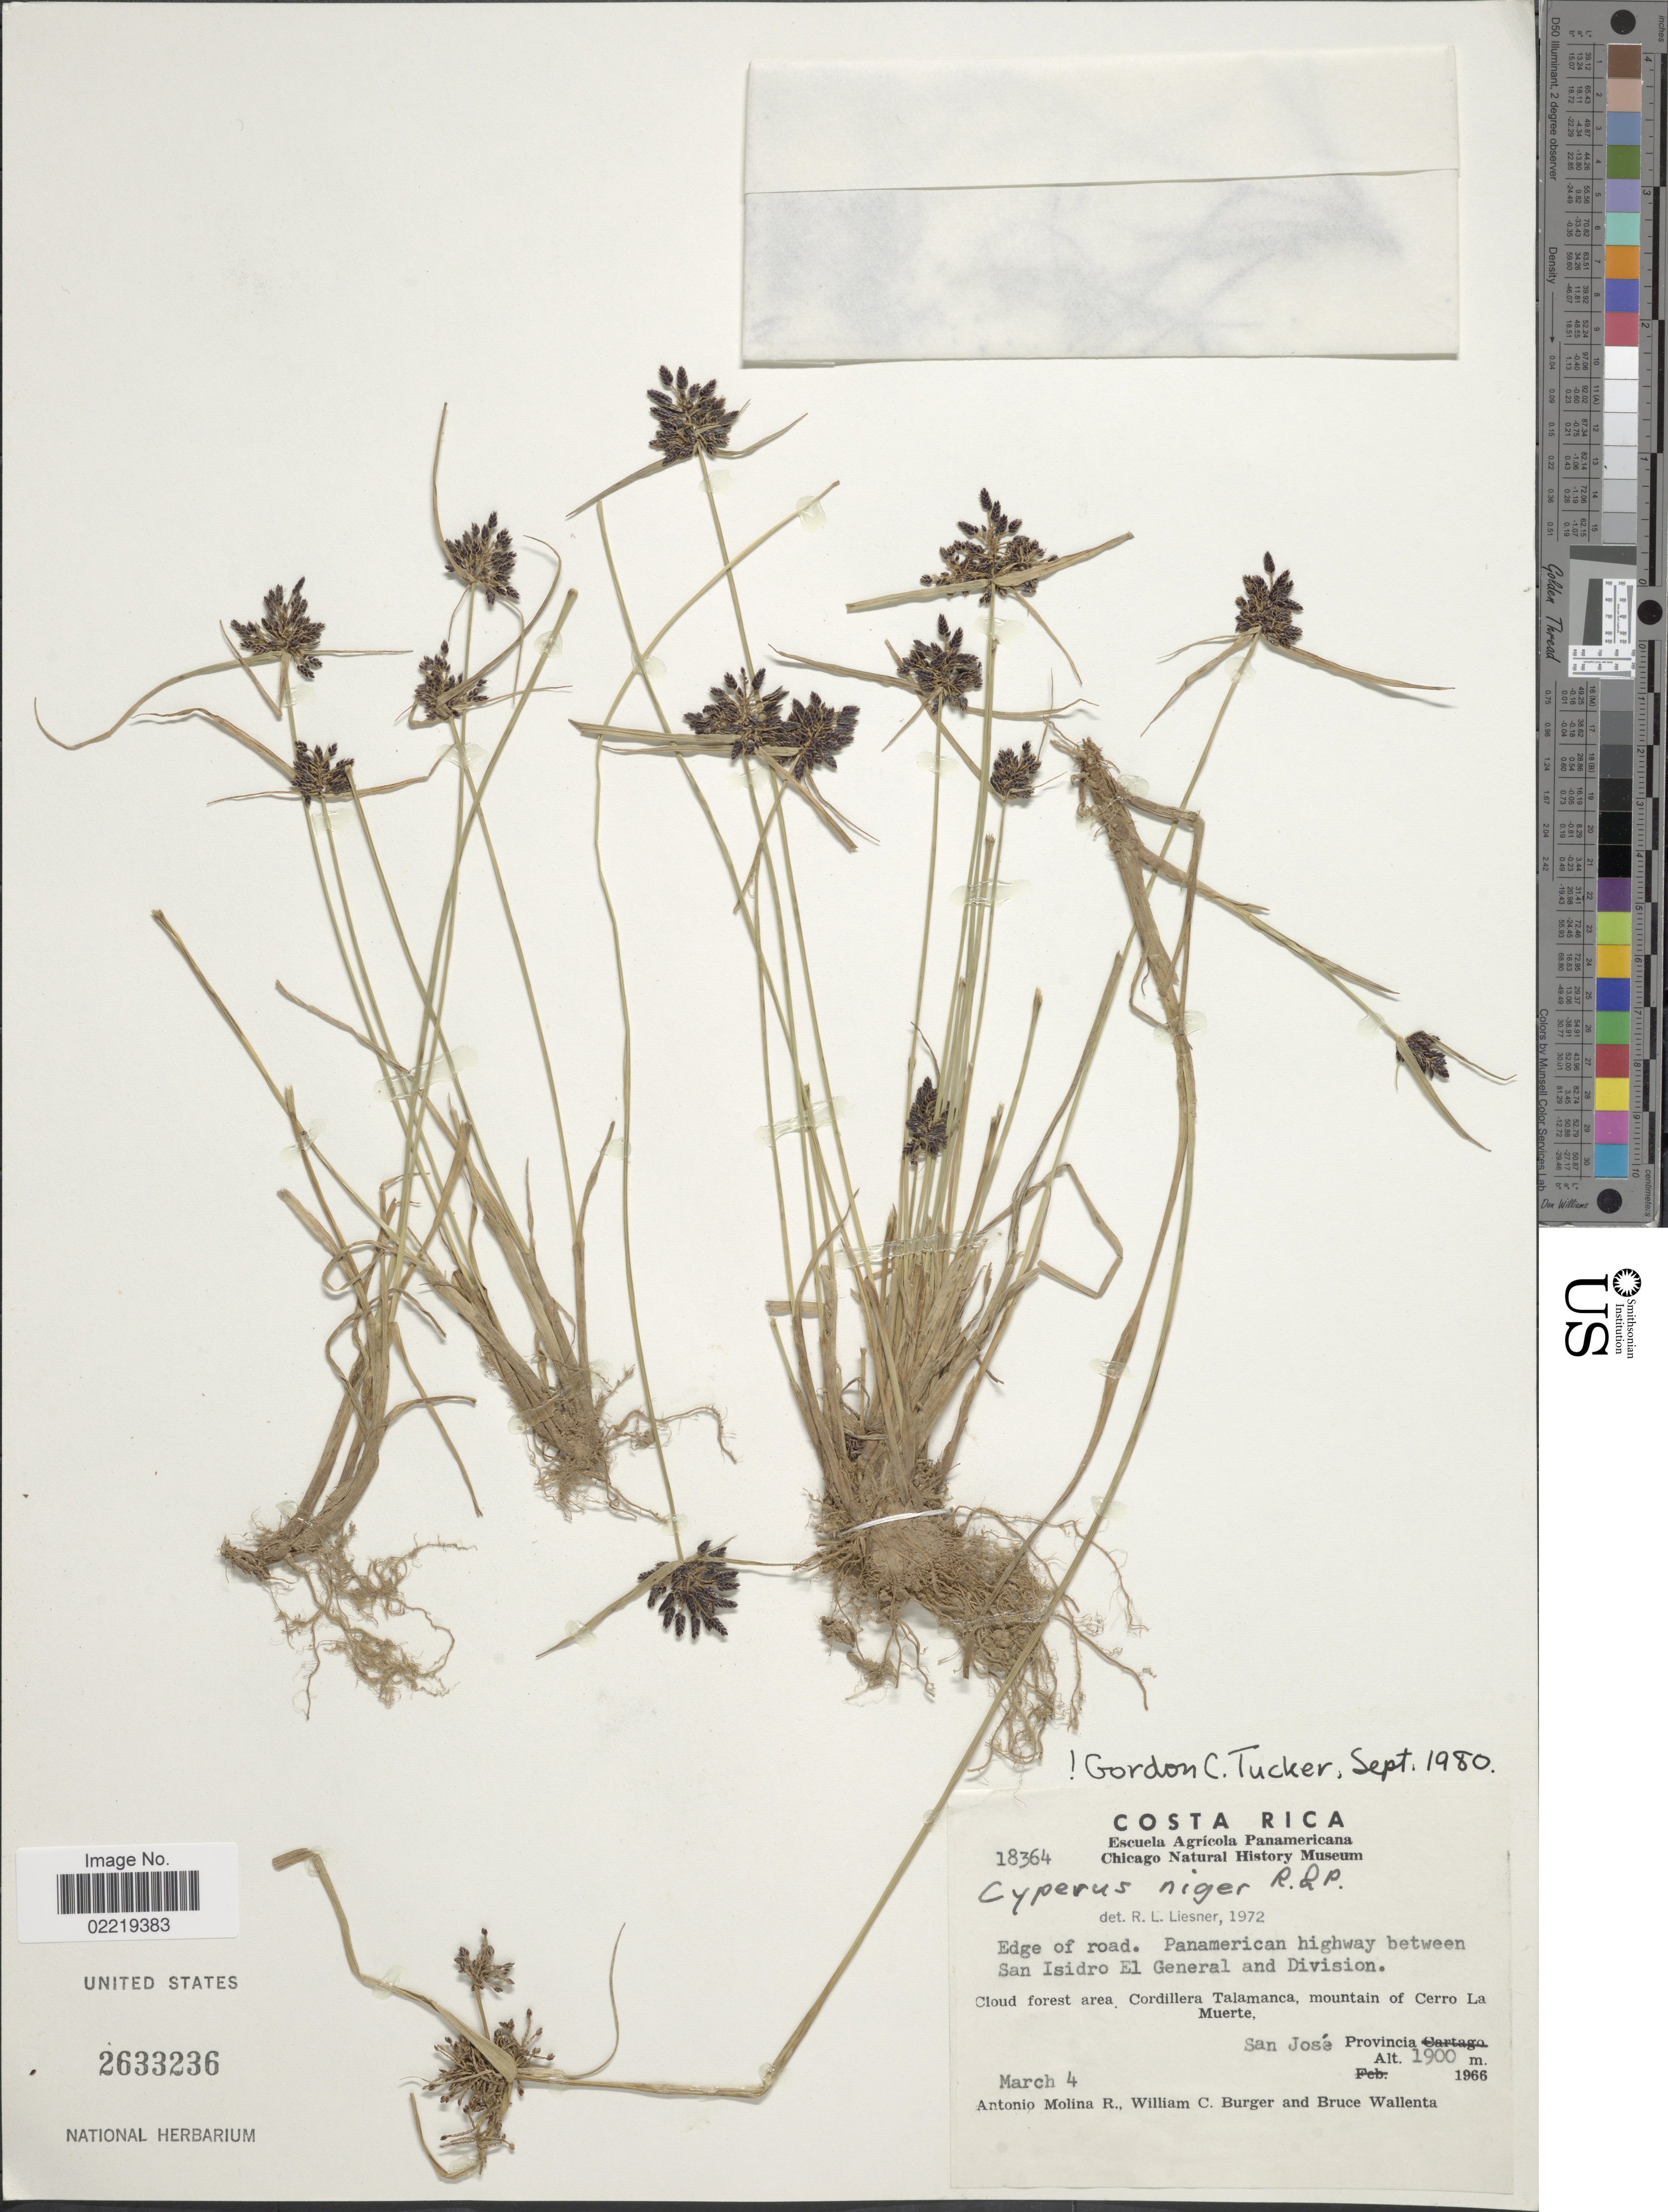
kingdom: Plantae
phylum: Tracheophyta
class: Liliopsida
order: Poales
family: Cyperaceae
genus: Cyperus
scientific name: Cyperus niger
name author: Ruiz & Pav.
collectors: A. Molina R., W. Burger & B. Wallenta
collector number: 18364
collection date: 1966-04-03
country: Costa Rica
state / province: San José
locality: Edge of road, Panamerican highway between San Isidro El General and Division, Cloud forest area, Cordillera Talamanca, mountain of Cerro La Muerte, San Jose Provincia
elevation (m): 1900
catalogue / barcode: US 2633236